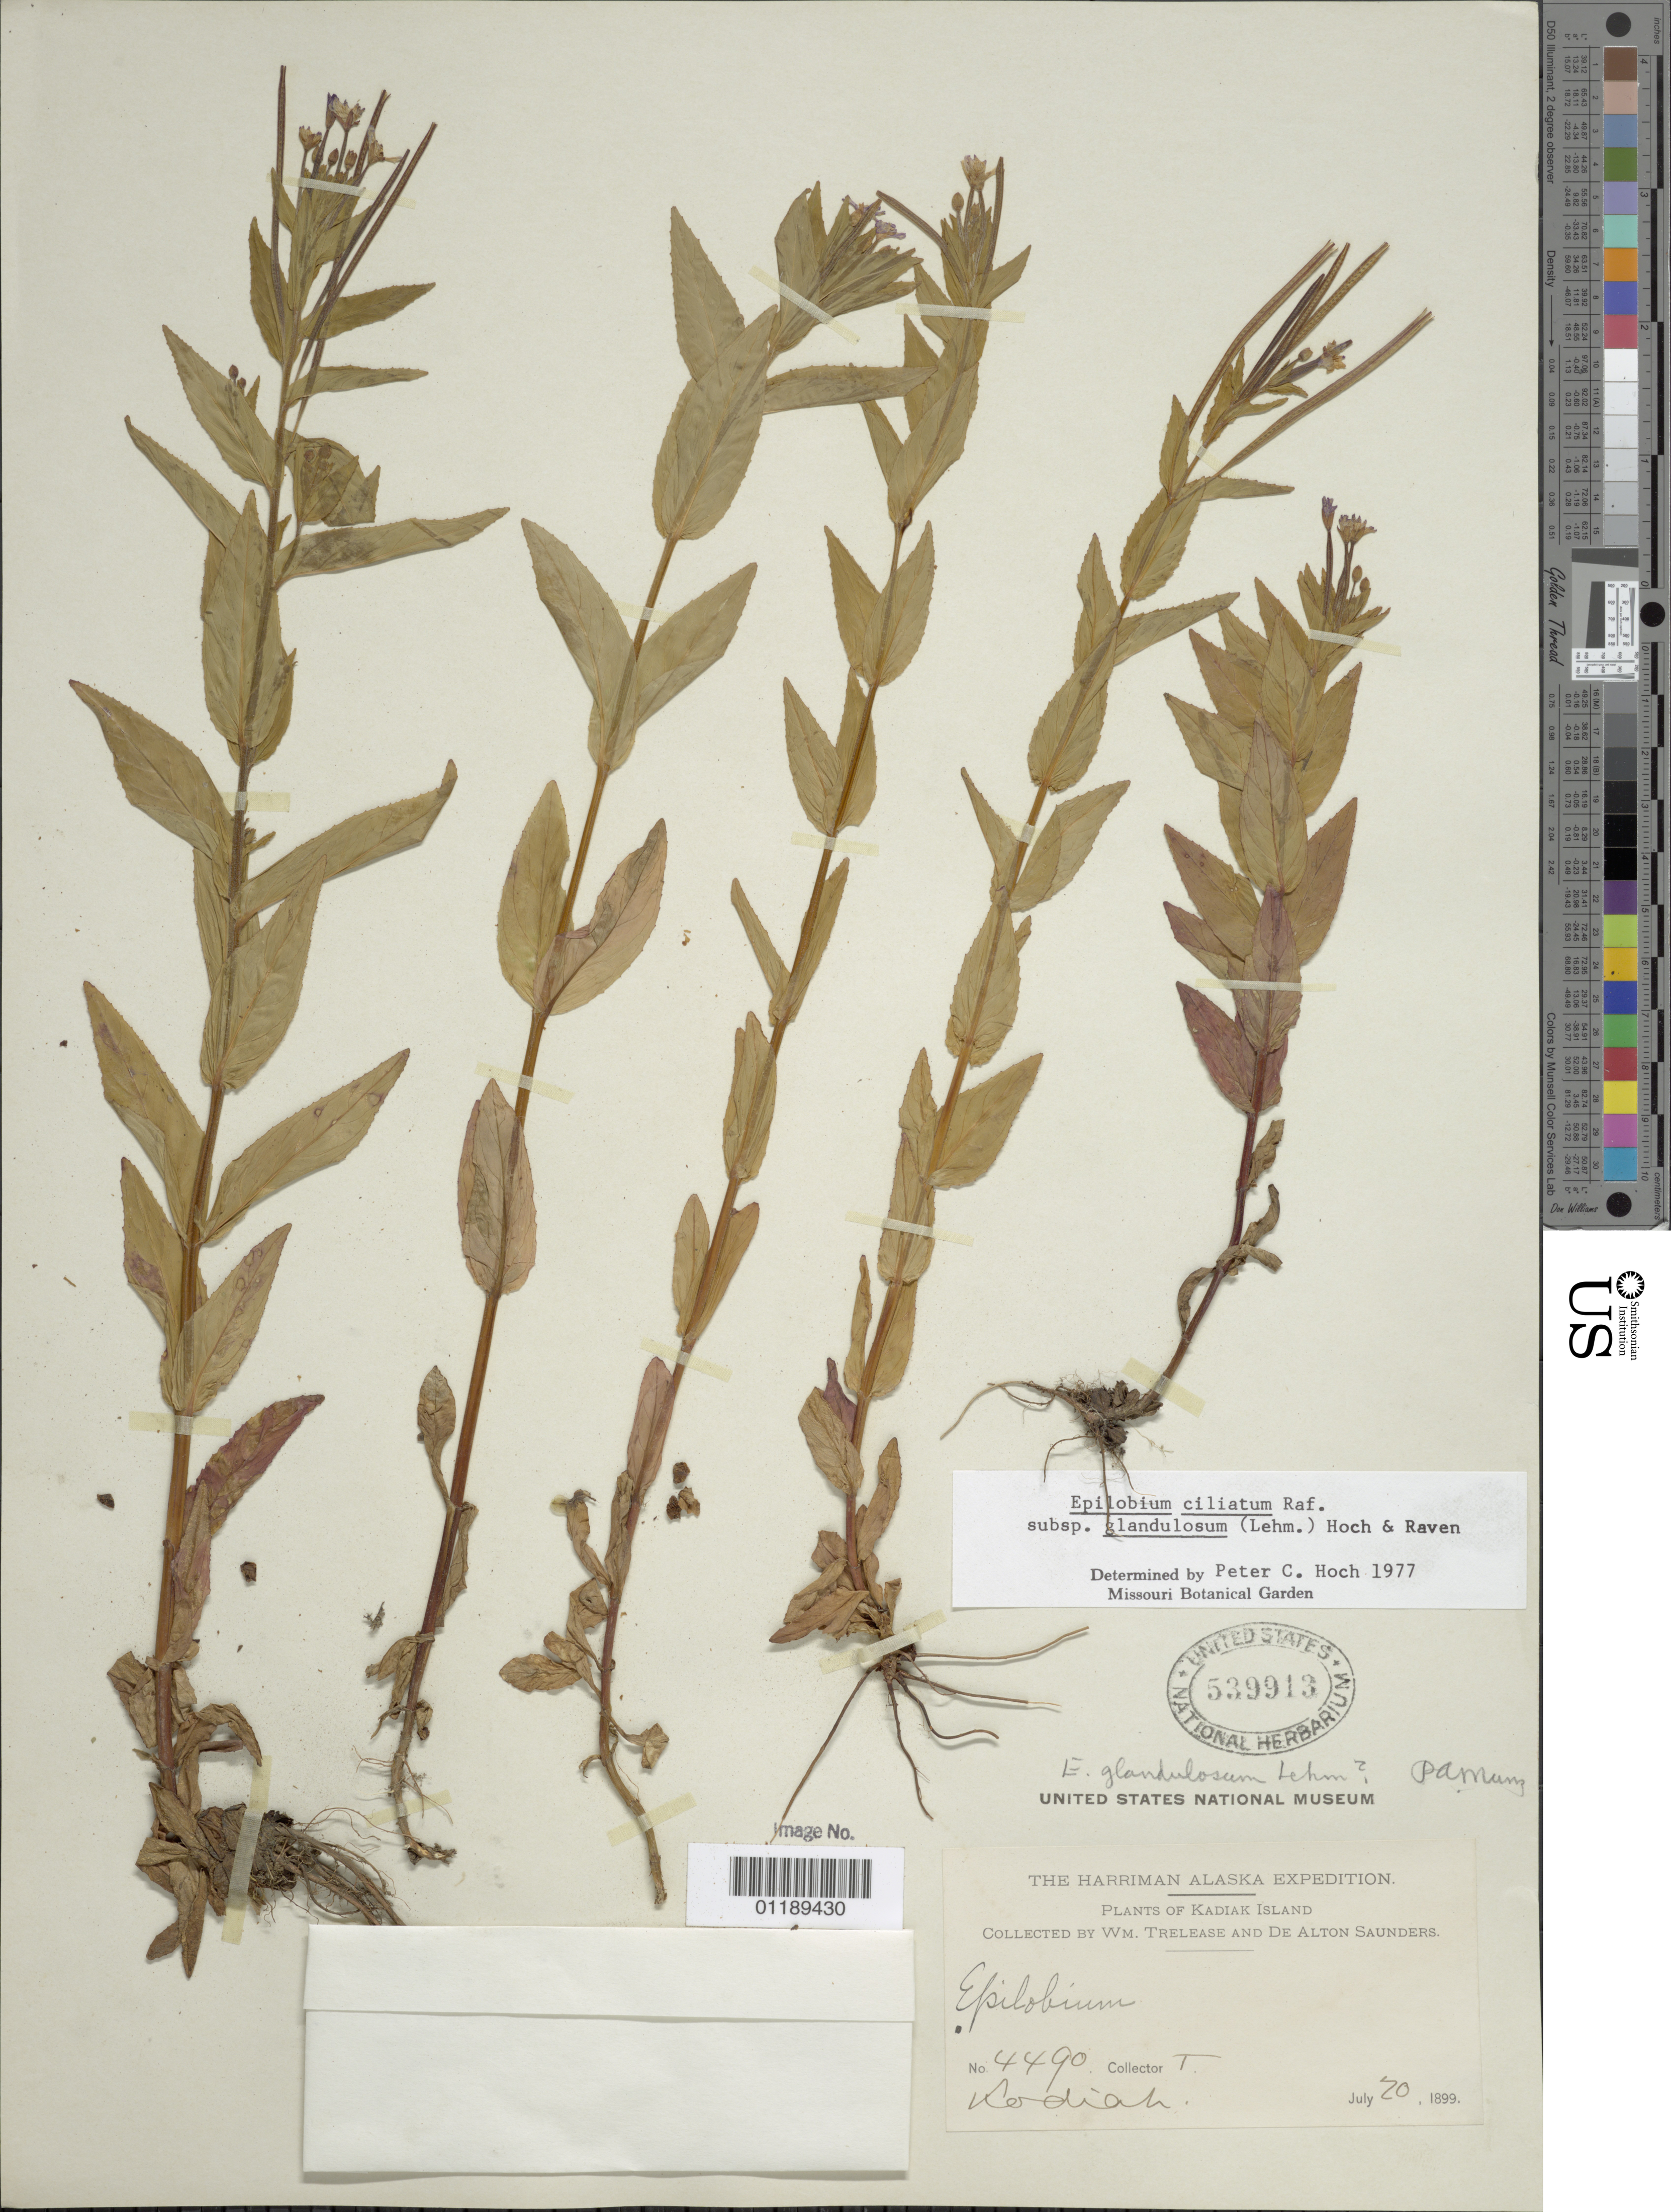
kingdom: Plantae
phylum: Tracheophyta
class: Magnoliopsida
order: Myrtales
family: Onagraceae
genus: Epilobium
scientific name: Epilobium ciliatum subsp. glandulosum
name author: (Lehm.) Hoch & P.H. Raven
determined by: Hoch, P. C.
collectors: W. Trelease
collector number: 4490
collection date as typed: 20 Jul 1899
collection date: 1899-07-20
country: United States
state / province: Alaska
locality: Kodiak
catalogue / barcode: US 539913